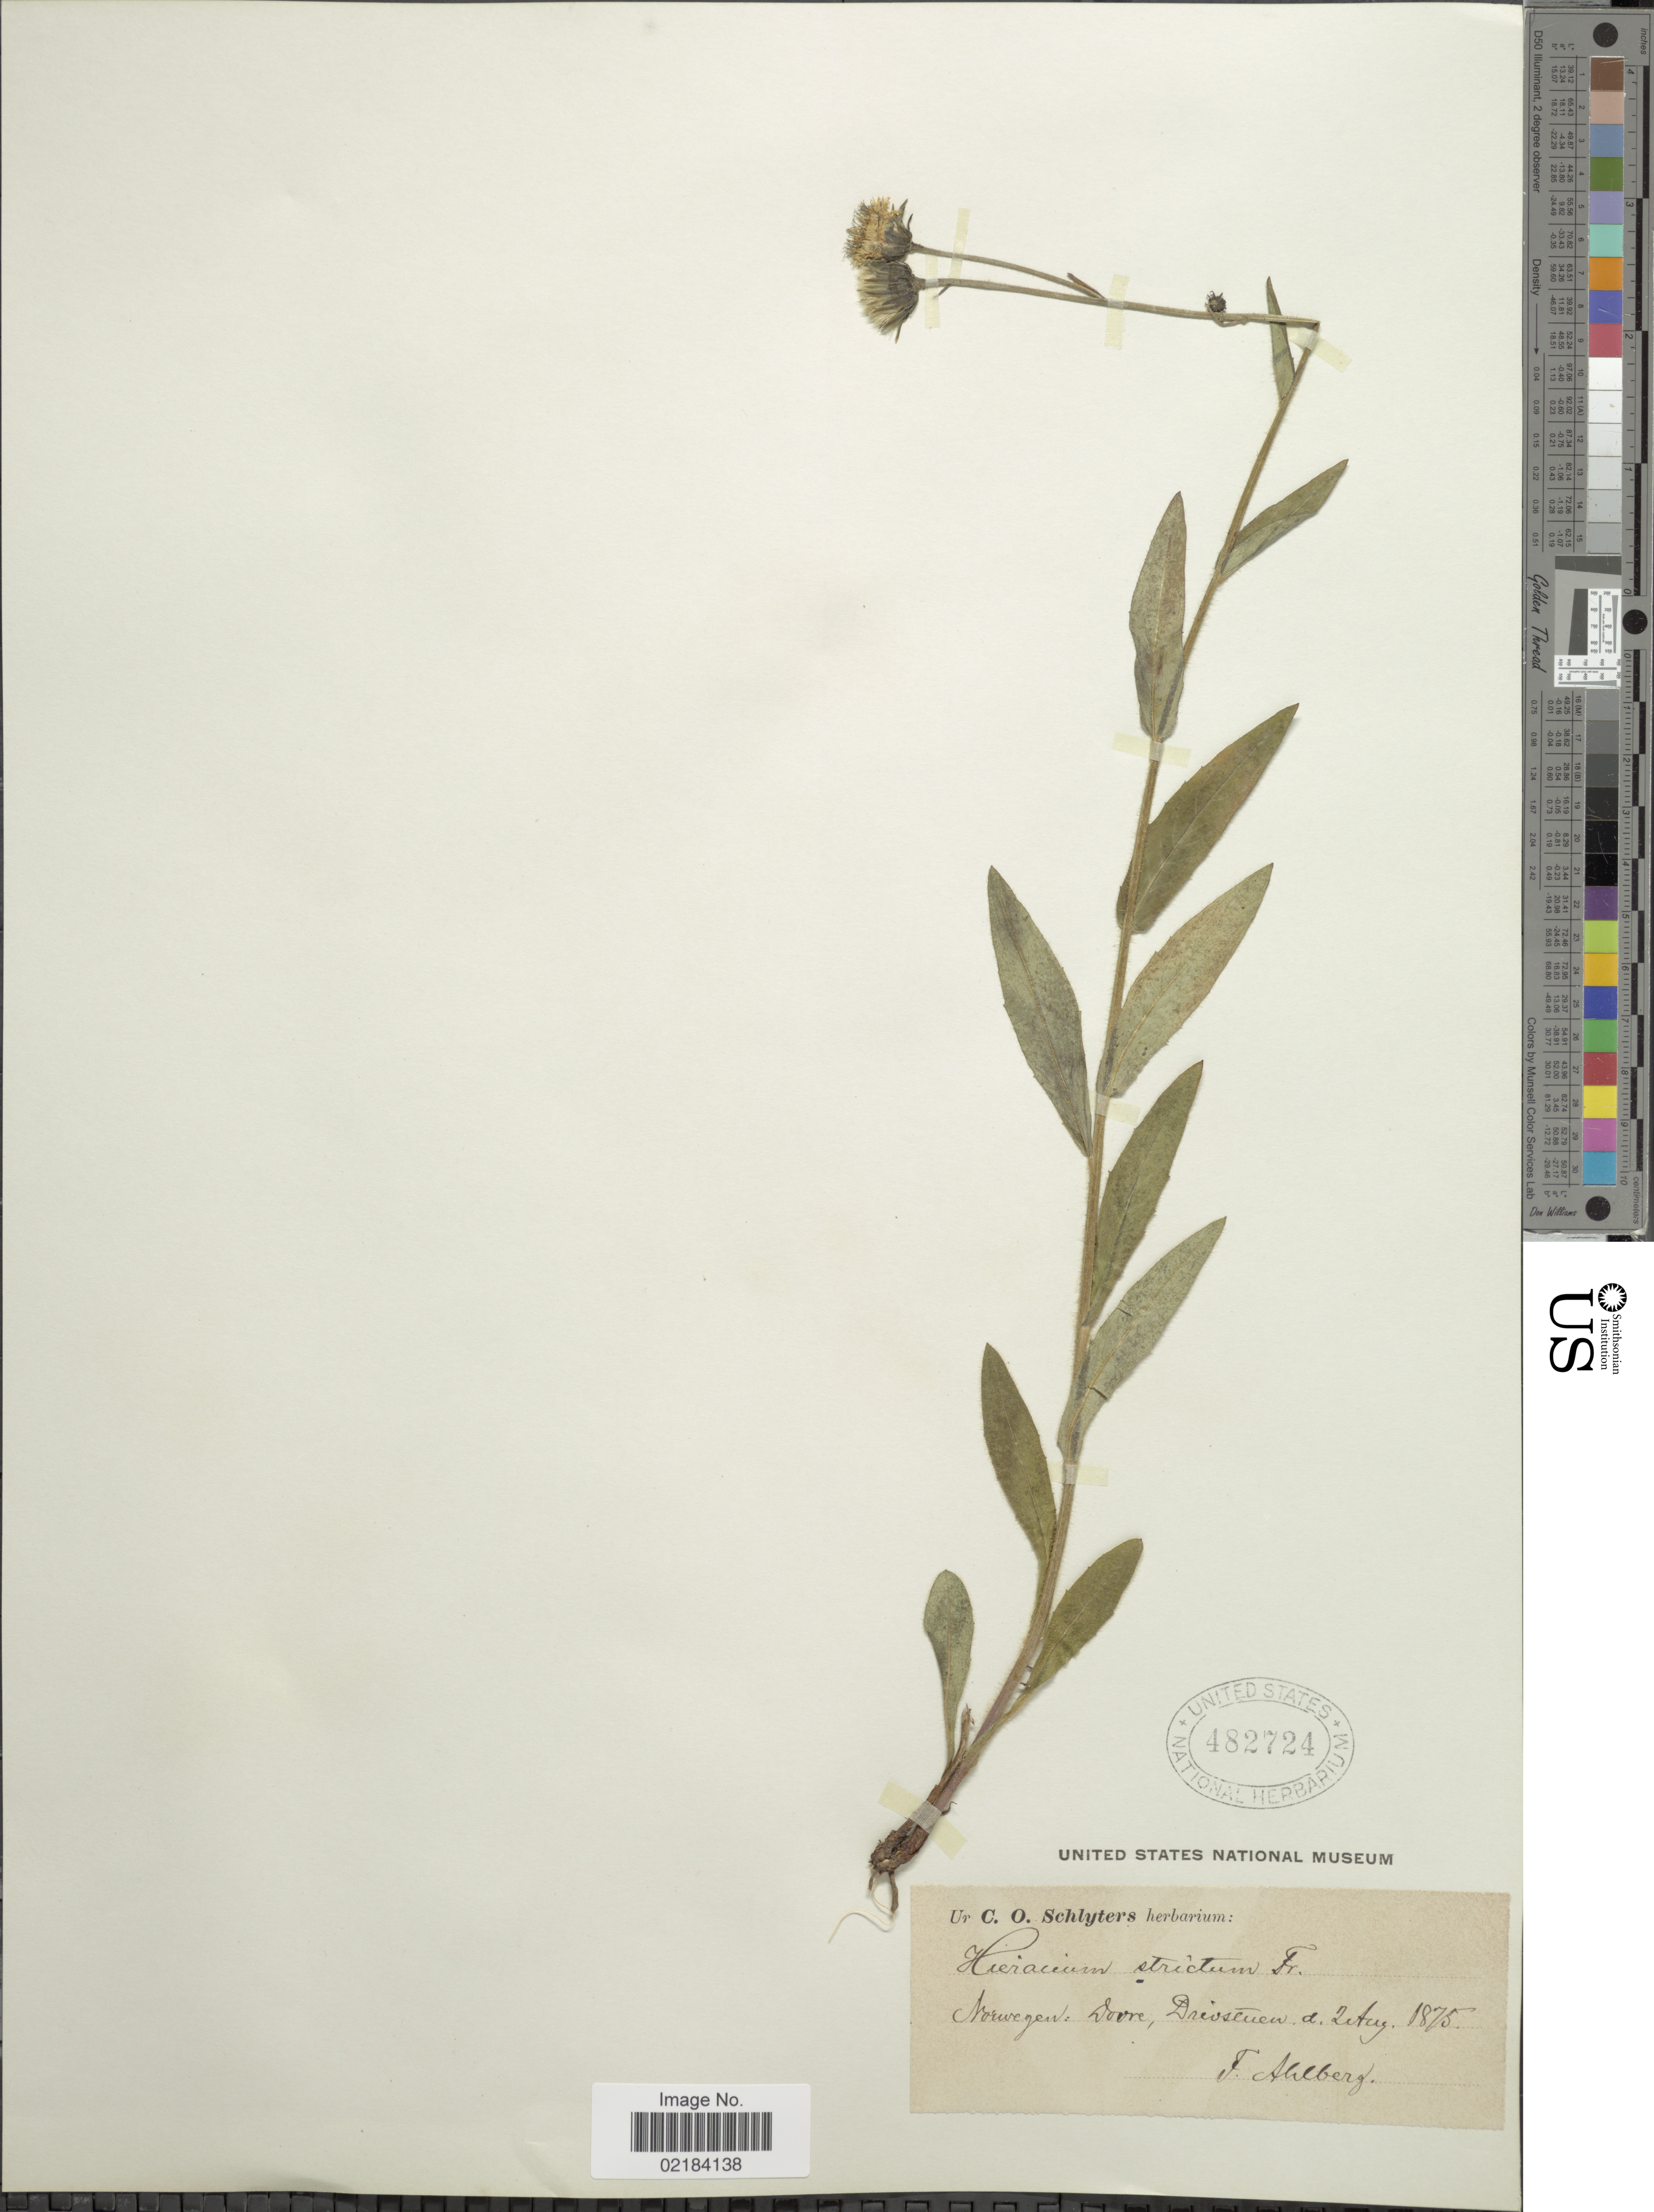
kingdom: Plantae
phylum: Tracheophyta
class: Magnoliopsida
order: Asterales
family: Asteraceae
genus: Hieracium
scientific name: Hieracium prenanthoides subsp. strictissimum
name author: (Froel.) Zahn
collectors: F. Ahlberg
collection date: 1875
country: Norway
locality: Dovre, Drivstuen d. Zetug [interpreted]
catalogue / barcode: US 482724